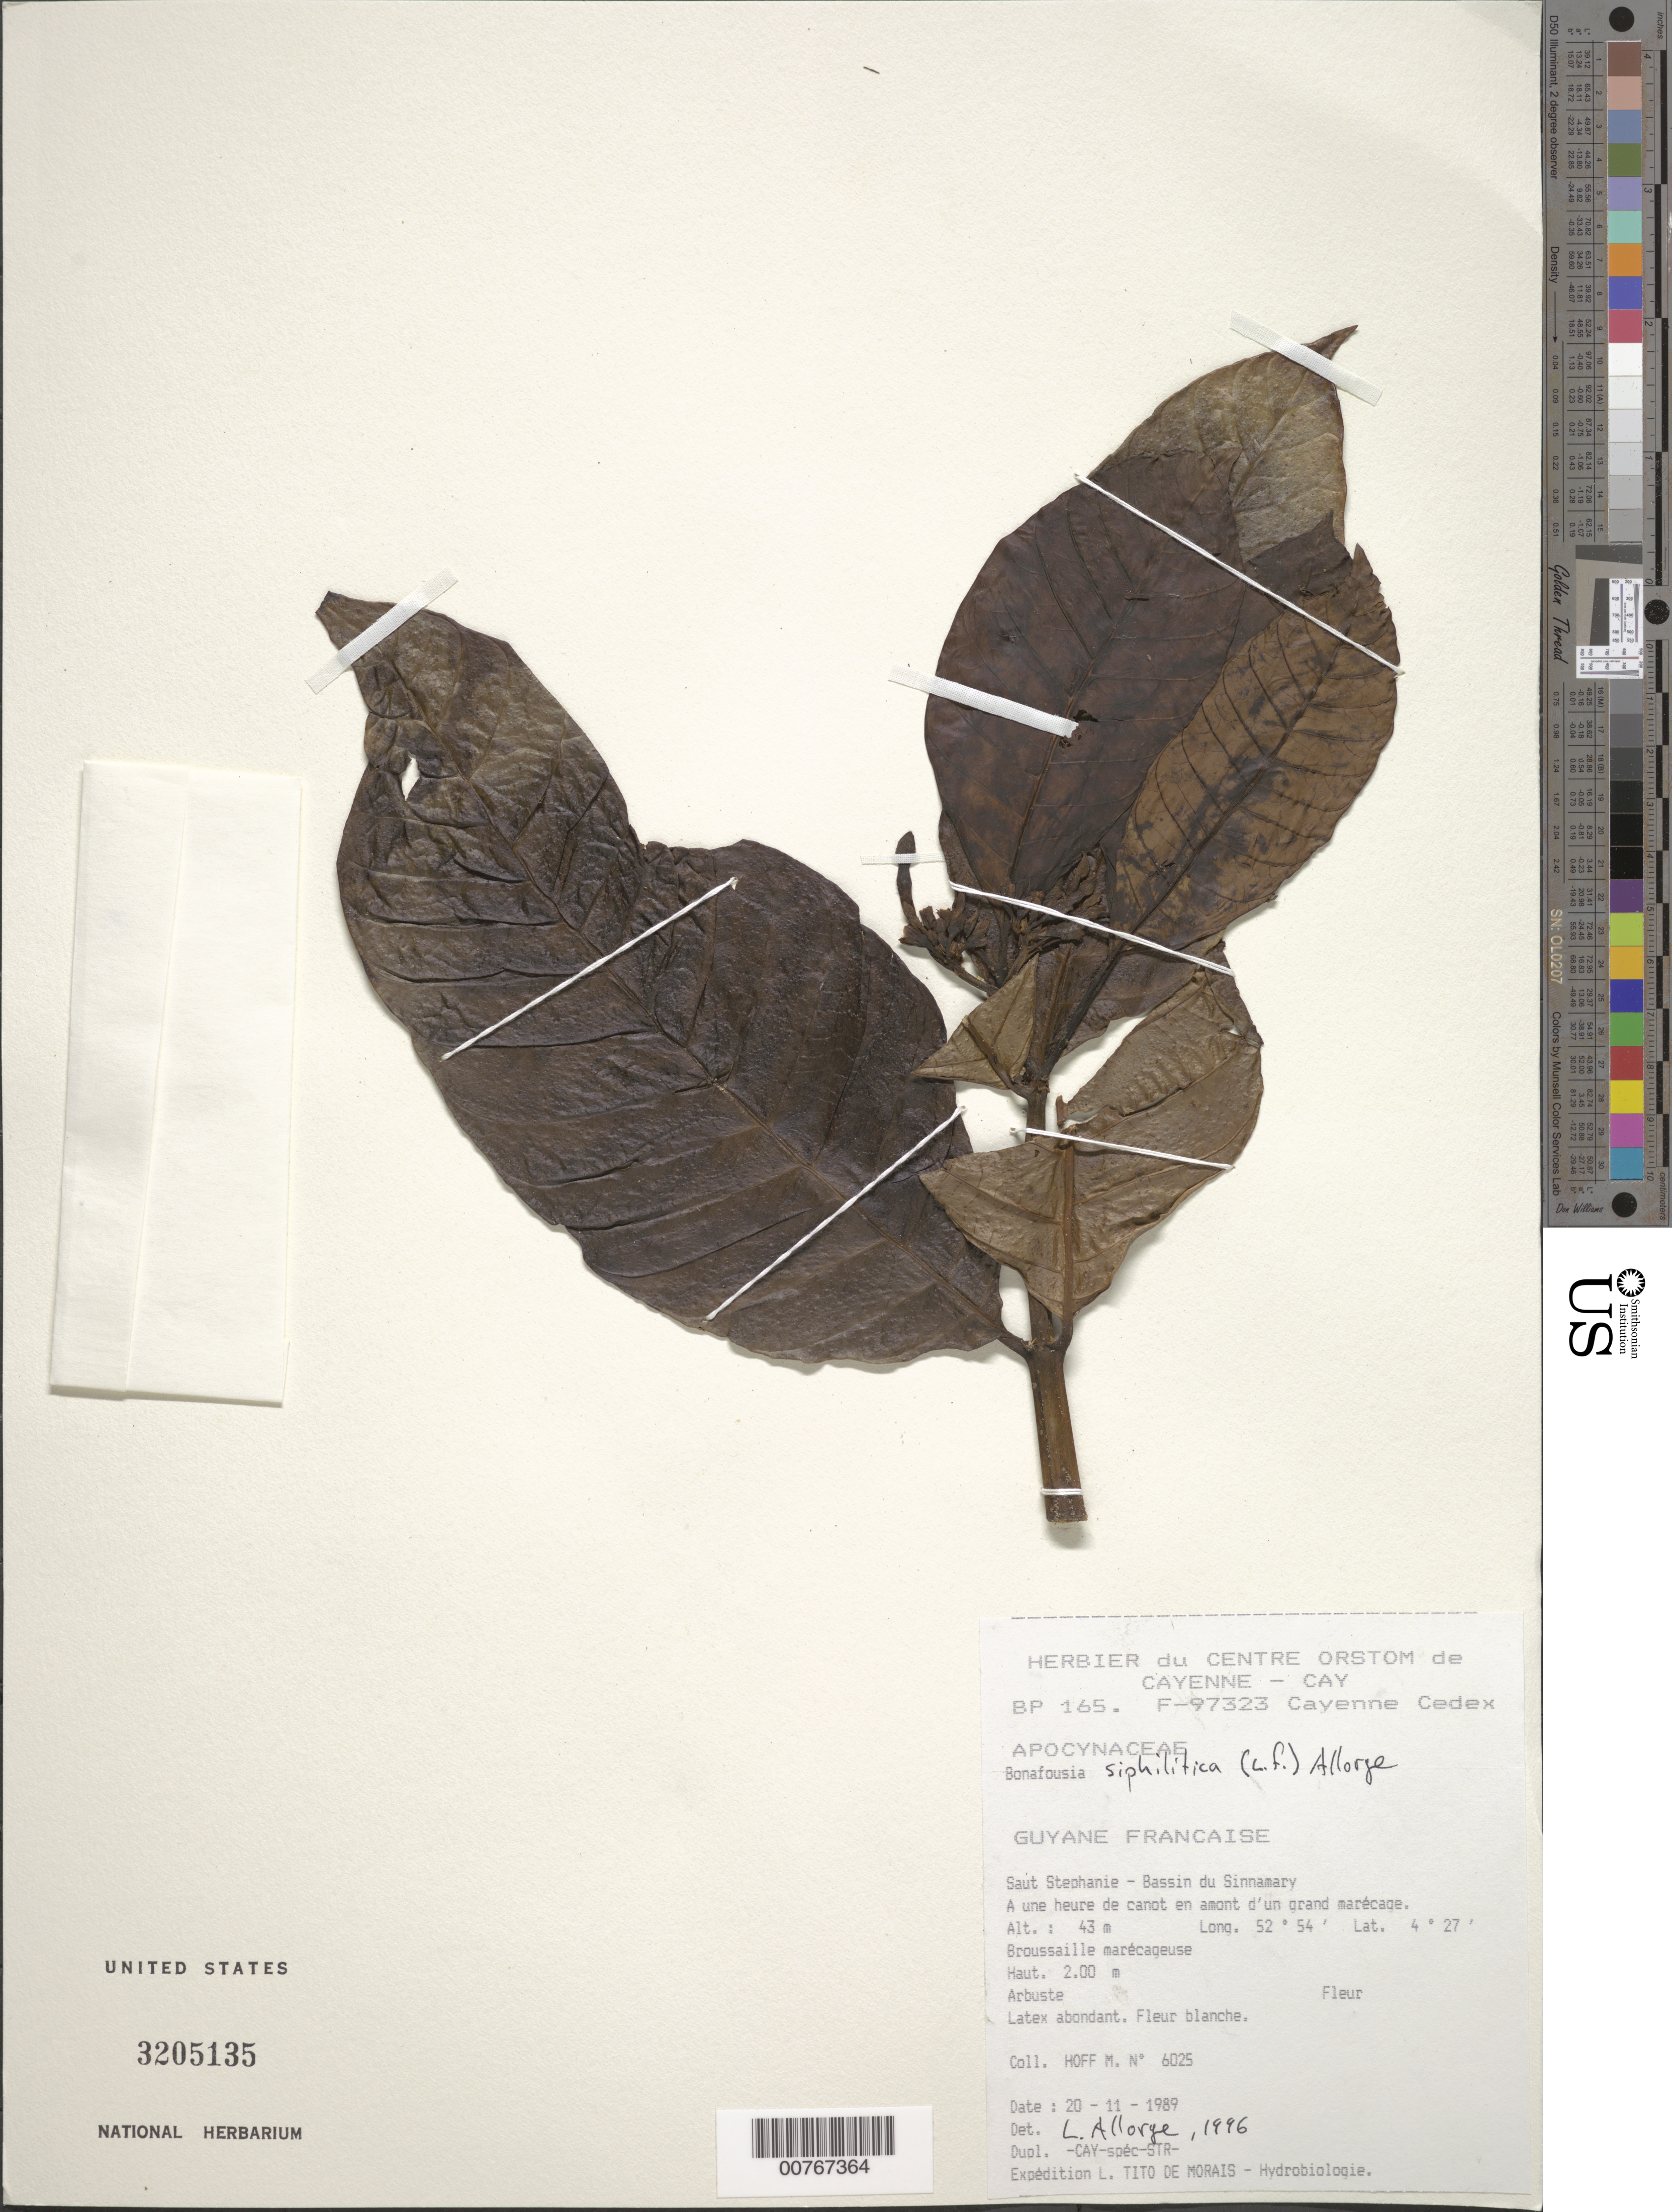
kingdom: Plantae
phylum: Tracheophyta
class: Magnoliopsida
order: Gentianales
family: Apocynaceae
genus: Bonafousia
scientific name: Bonafousia siphilitica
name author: (L. f.) L. Allorge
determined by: Allorge, L.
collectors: M. Hoff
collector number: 6025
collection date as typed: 20-Nov-89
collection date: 1989-11-20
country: French Guiana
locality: Saut Stéphanie, Bassin du Sinnamary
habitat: Broussaille marecaqeuse.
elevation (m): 43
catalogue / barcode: US 3205135